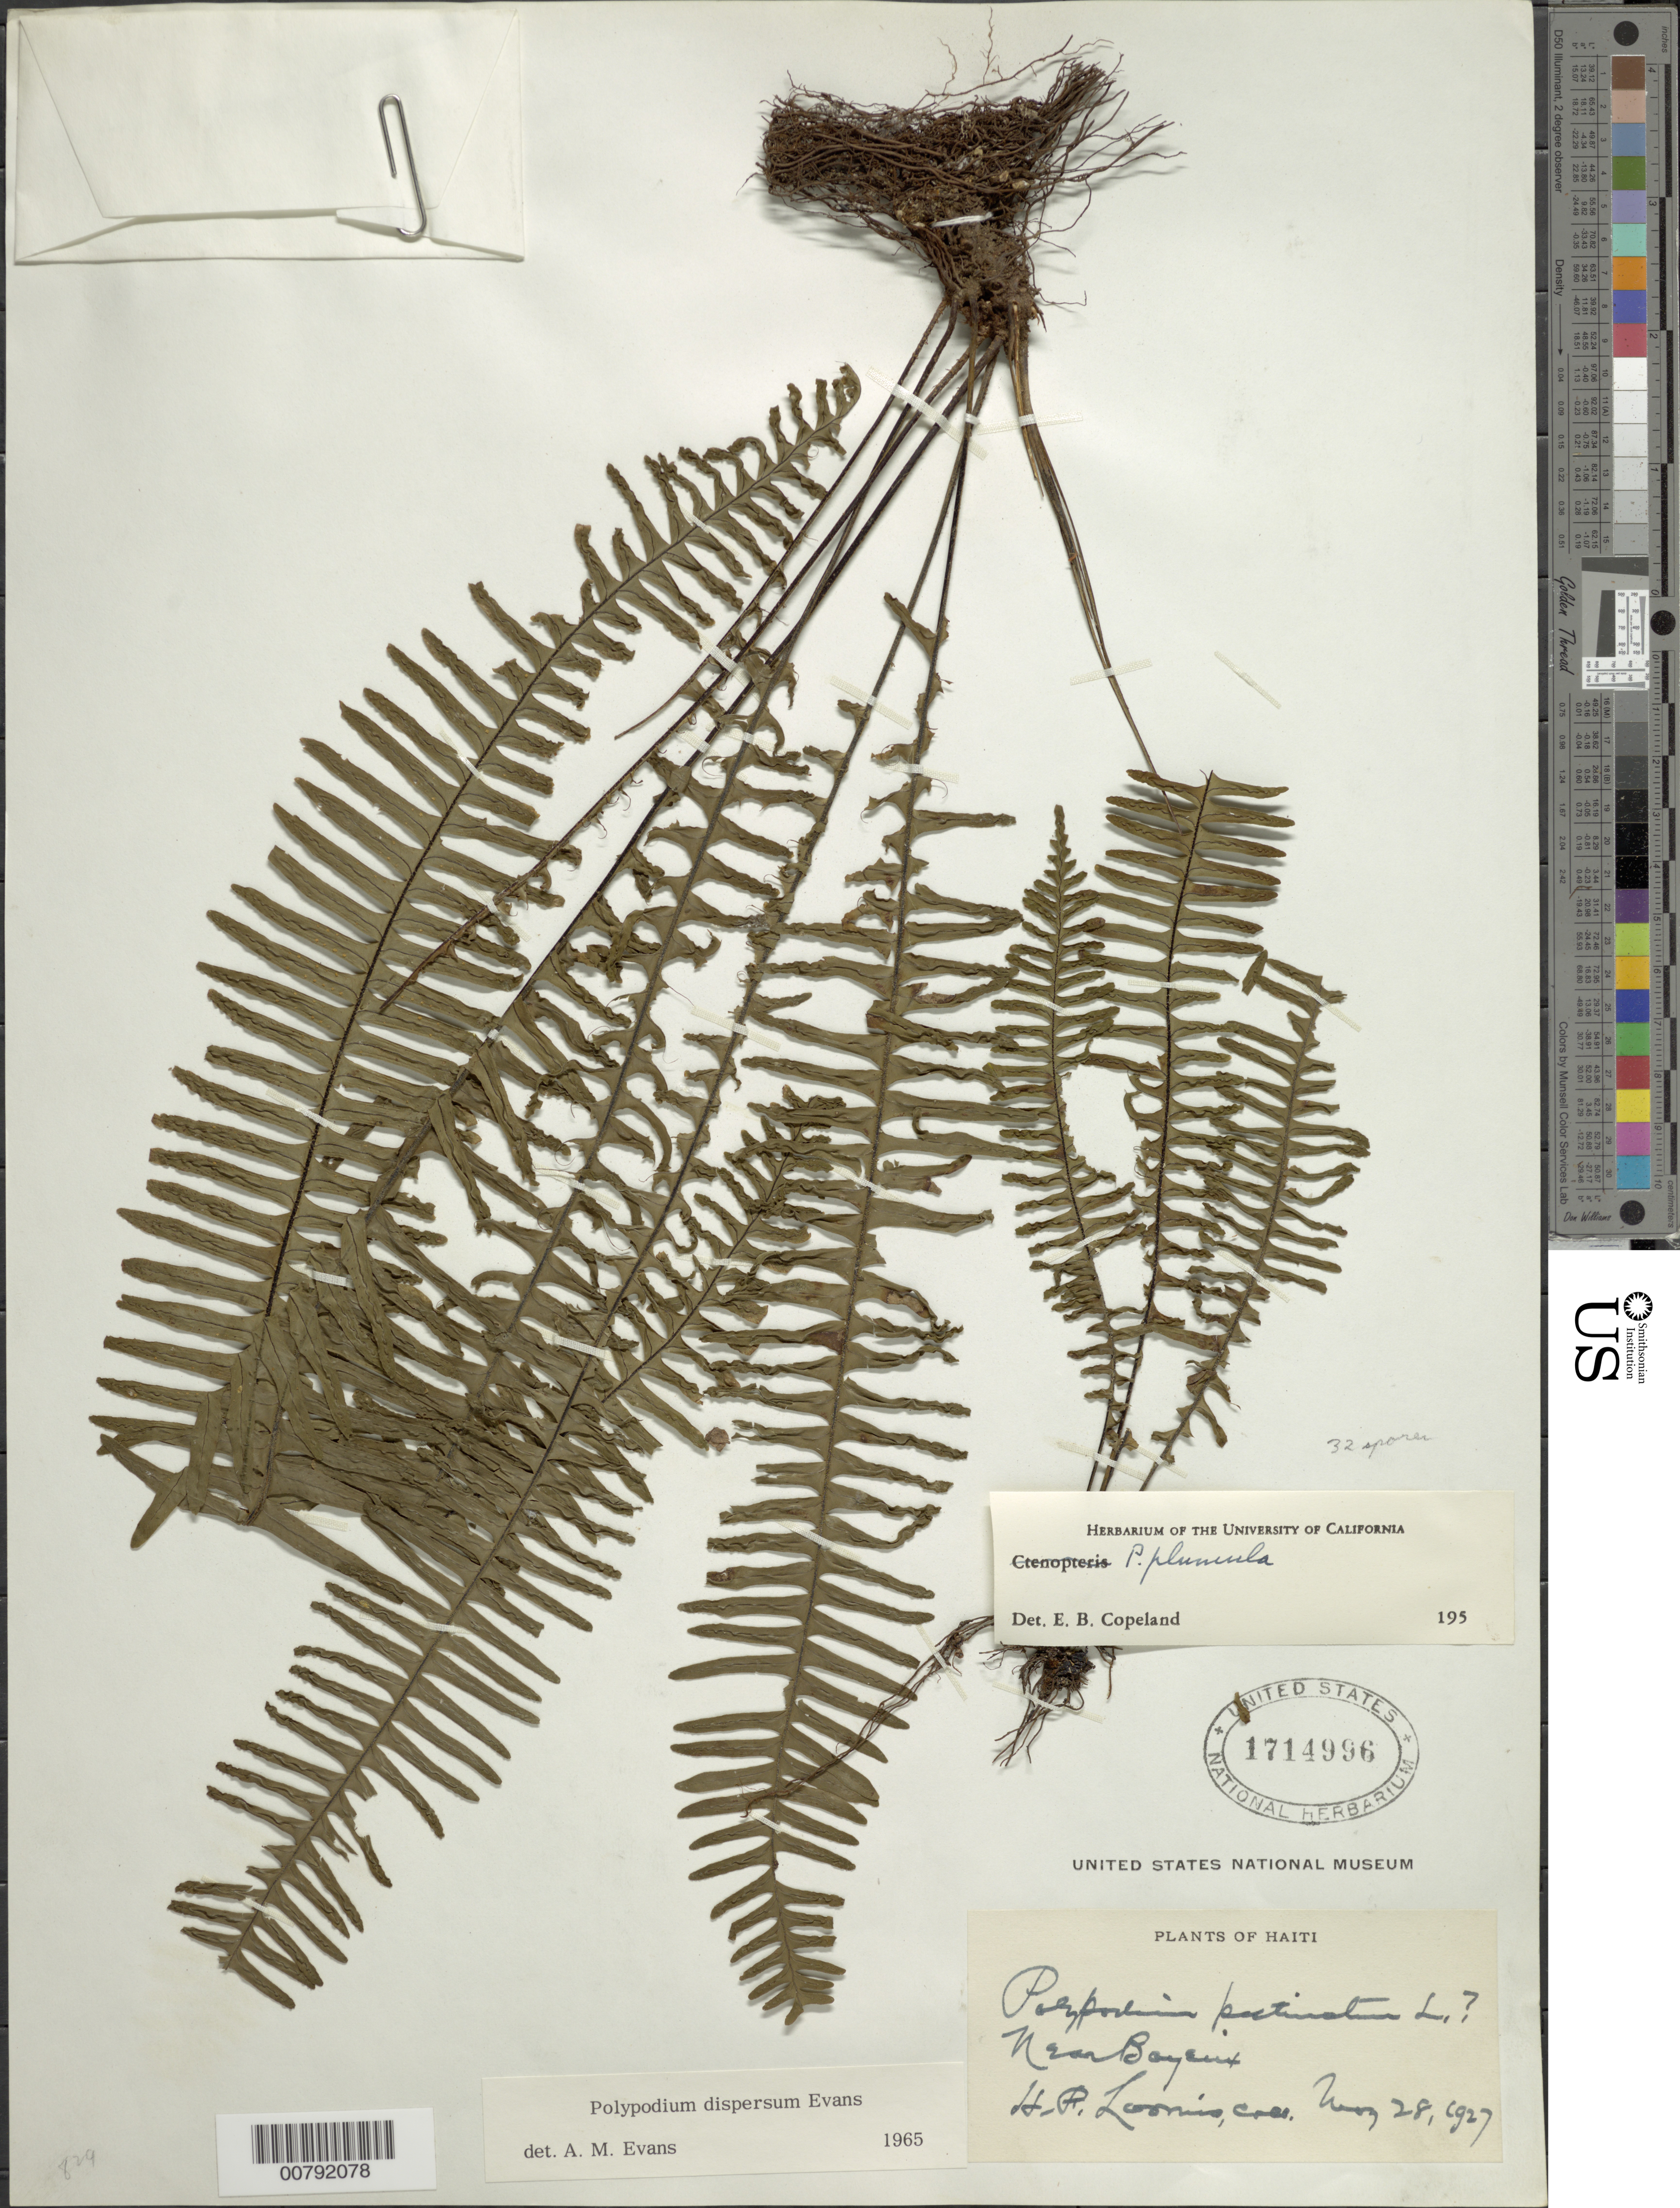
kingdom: Plantae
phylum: Tracheophyta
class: Polypodiopsida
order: Polypodiales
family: Polypodiaceae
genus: Pecluma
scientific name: Pecluma dispersa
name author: (A.M. Evans) M.G. Price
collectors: H. F. Loomis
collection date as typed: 28 May 1927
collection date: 1927-05-28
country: Haiti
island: Hispaniola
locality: Bayeus, near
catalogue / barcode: US 1714996